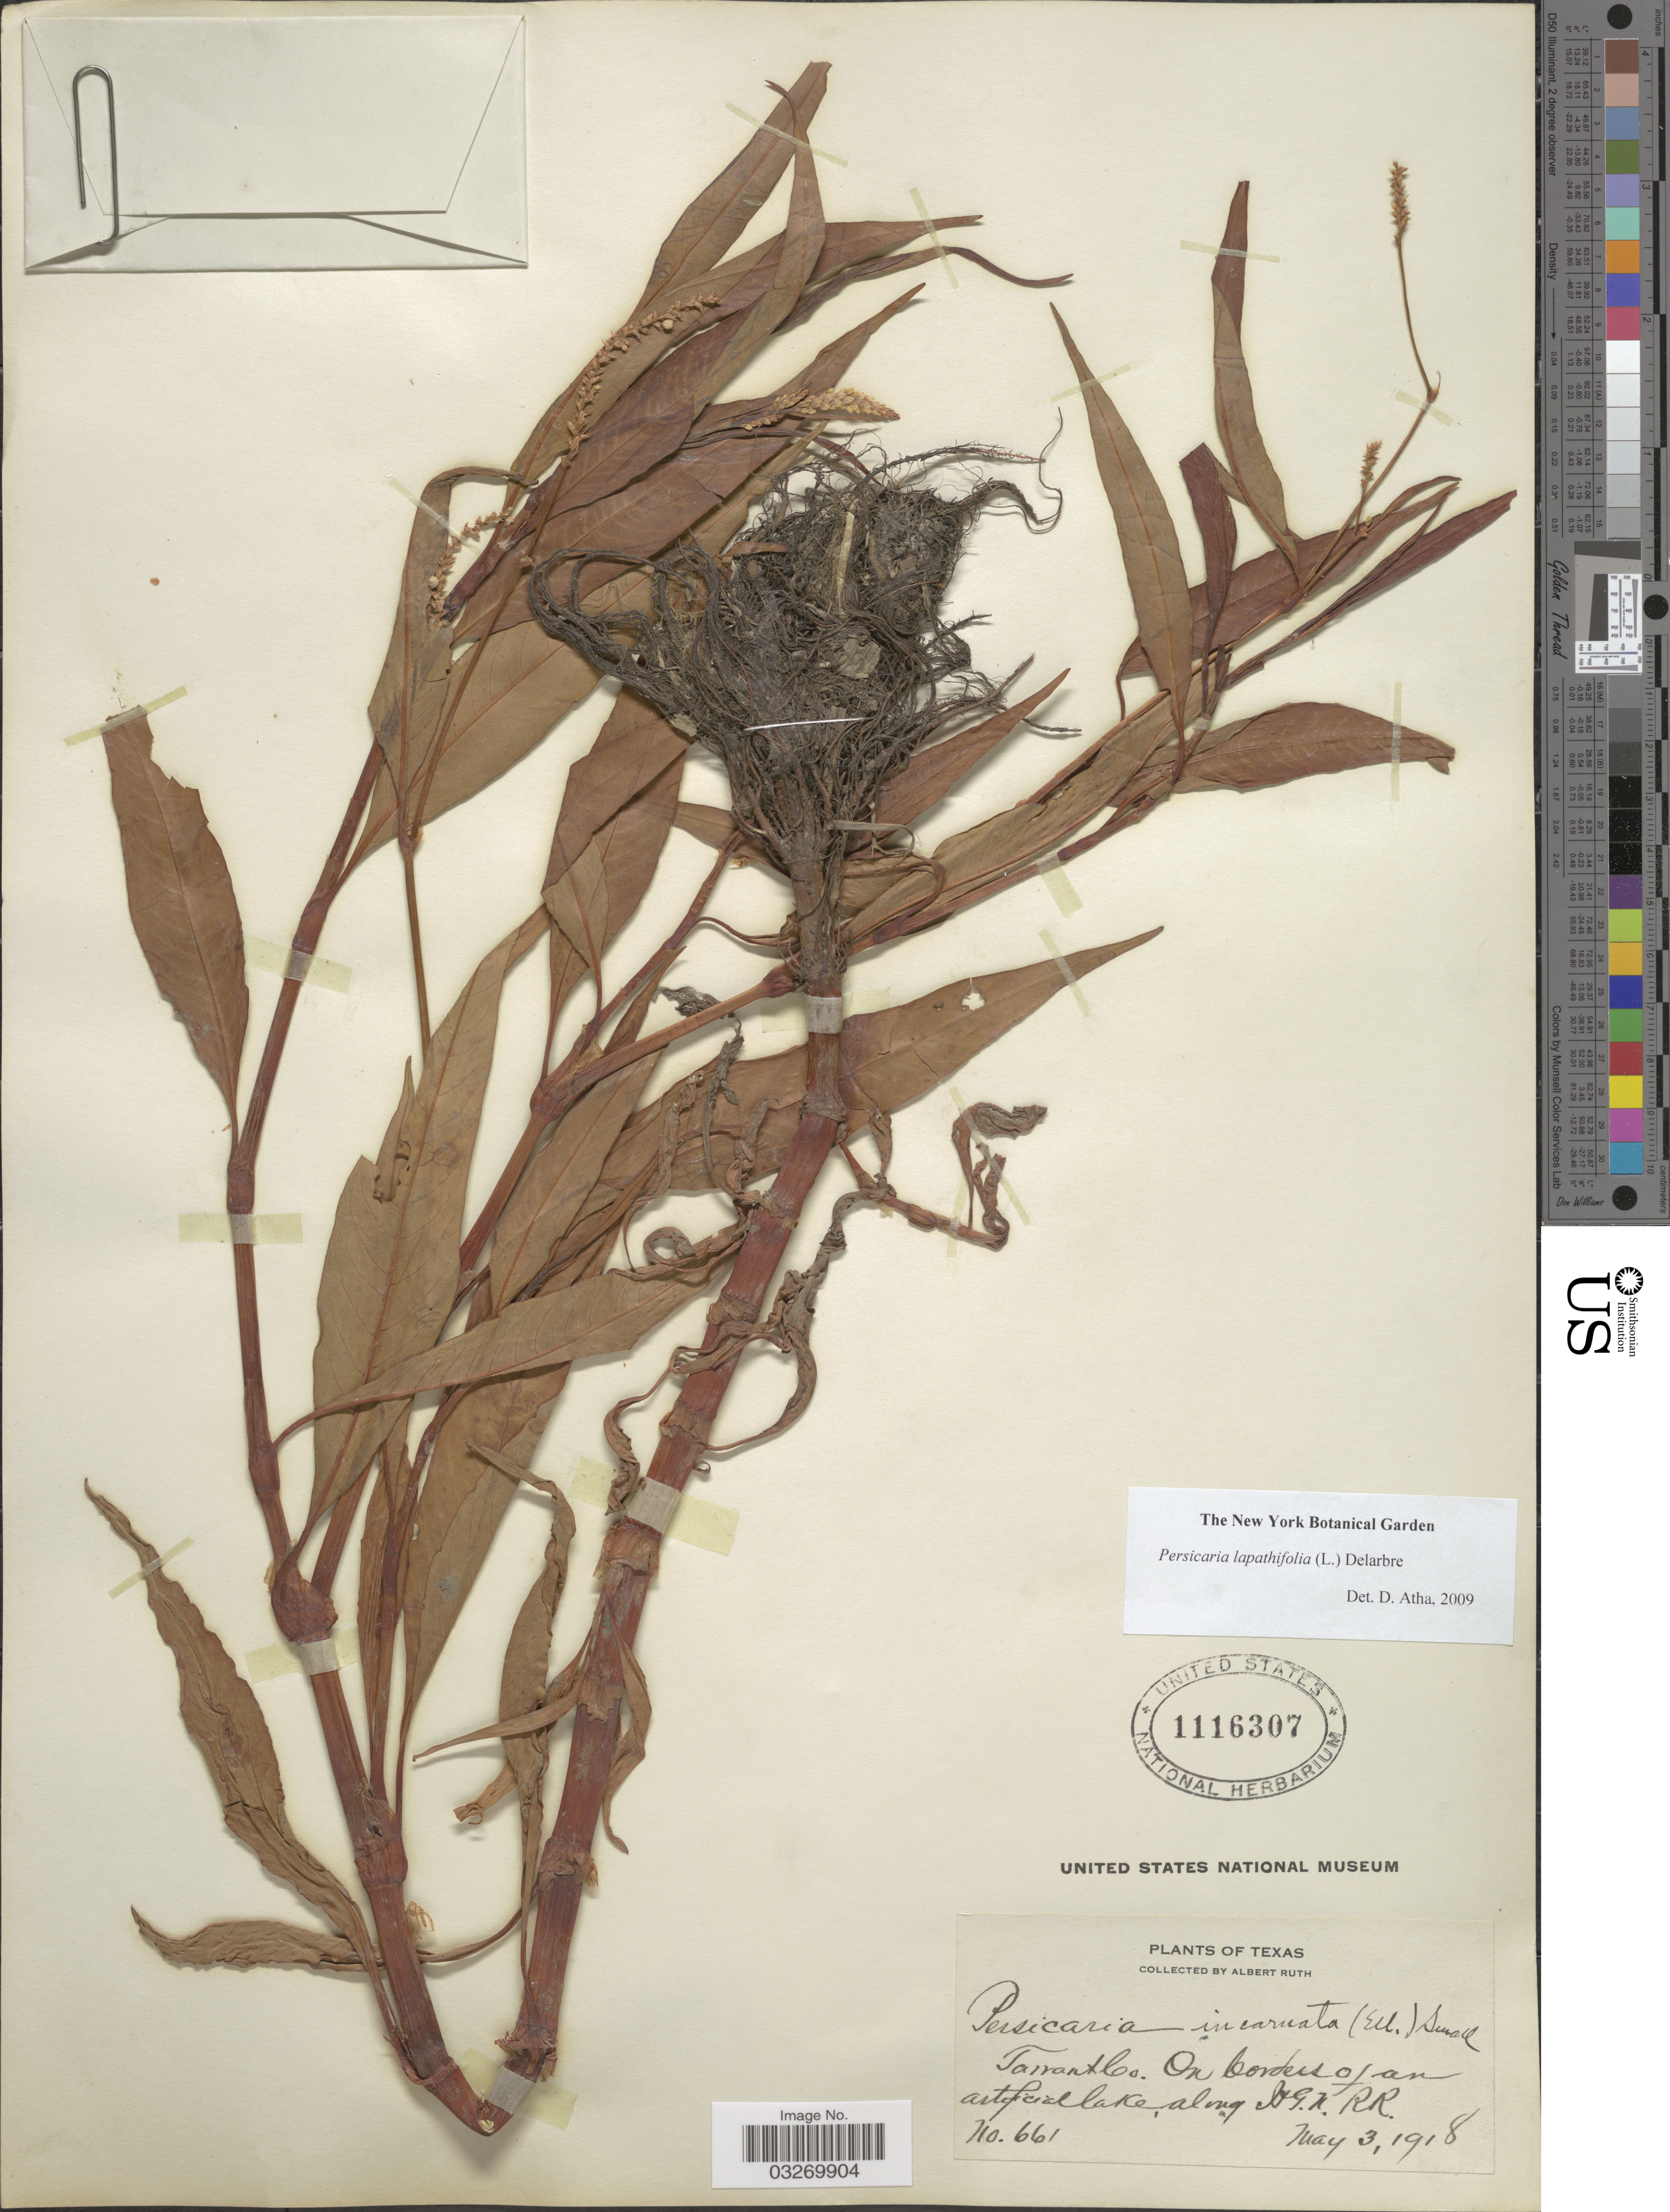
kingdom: Plantae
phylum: Tracheophyta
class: Magnoliopsida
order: Caryophyllales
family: Polygonaceae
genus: Persicaria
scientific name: Persicaria lapathifolia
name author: (L.) Delarbre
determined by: Atha, D. E.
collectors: A. Ruth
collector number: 661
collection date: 1918-05-03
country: United States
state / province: Texas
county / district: Tarrant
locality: Tarrant Co. On border of an artificial lake, along I.+G.N. R.R. [International - Great Northern railroad]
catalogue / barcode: US 1116307